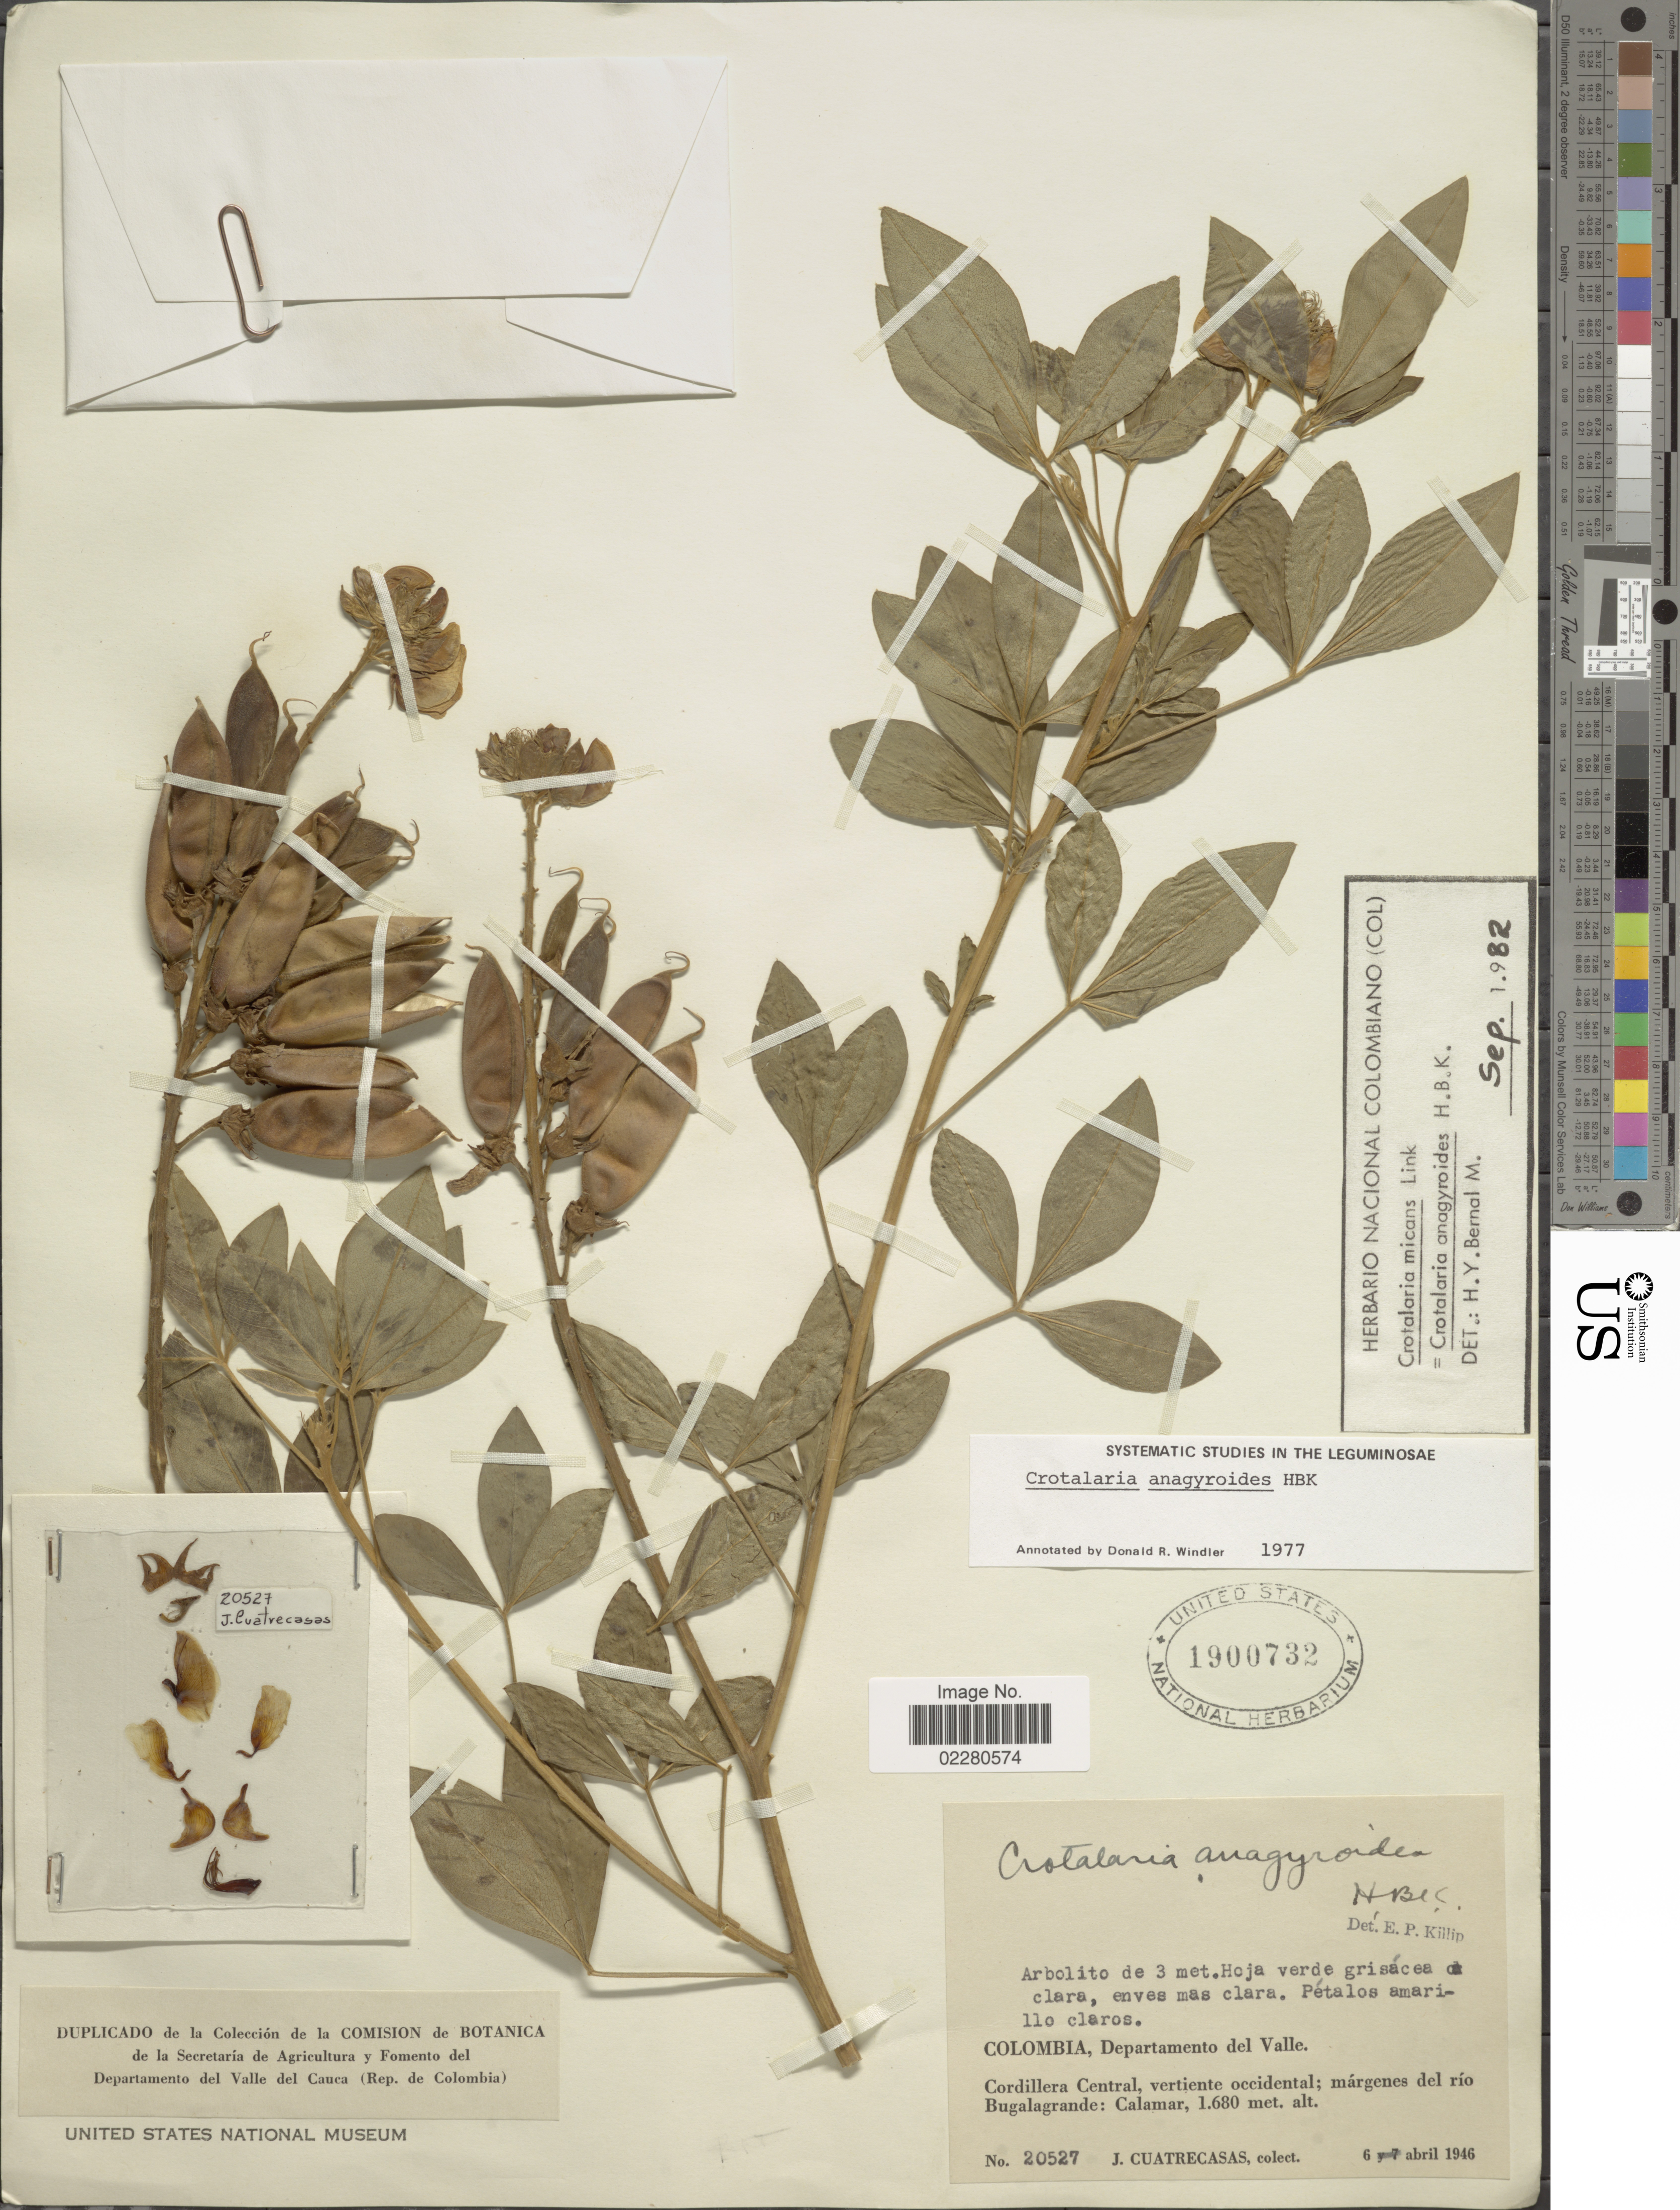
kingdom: Plantae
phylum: Tracheophyta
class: Magnoliopsida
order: Fabales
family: Fabaceae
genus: Crotalaria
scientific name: Crotalaria anagyroides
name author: Kunth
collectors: J. Cuatrecasas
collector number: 20527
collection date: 1946-04-06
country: Colombia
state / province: Valle del Cauca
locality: Colombia, Departamento del Valle. Cordillera Central, vertiente occidental; márgenes del río Bugalagrande: Calamar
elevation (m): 1680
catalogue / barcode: US 1900732